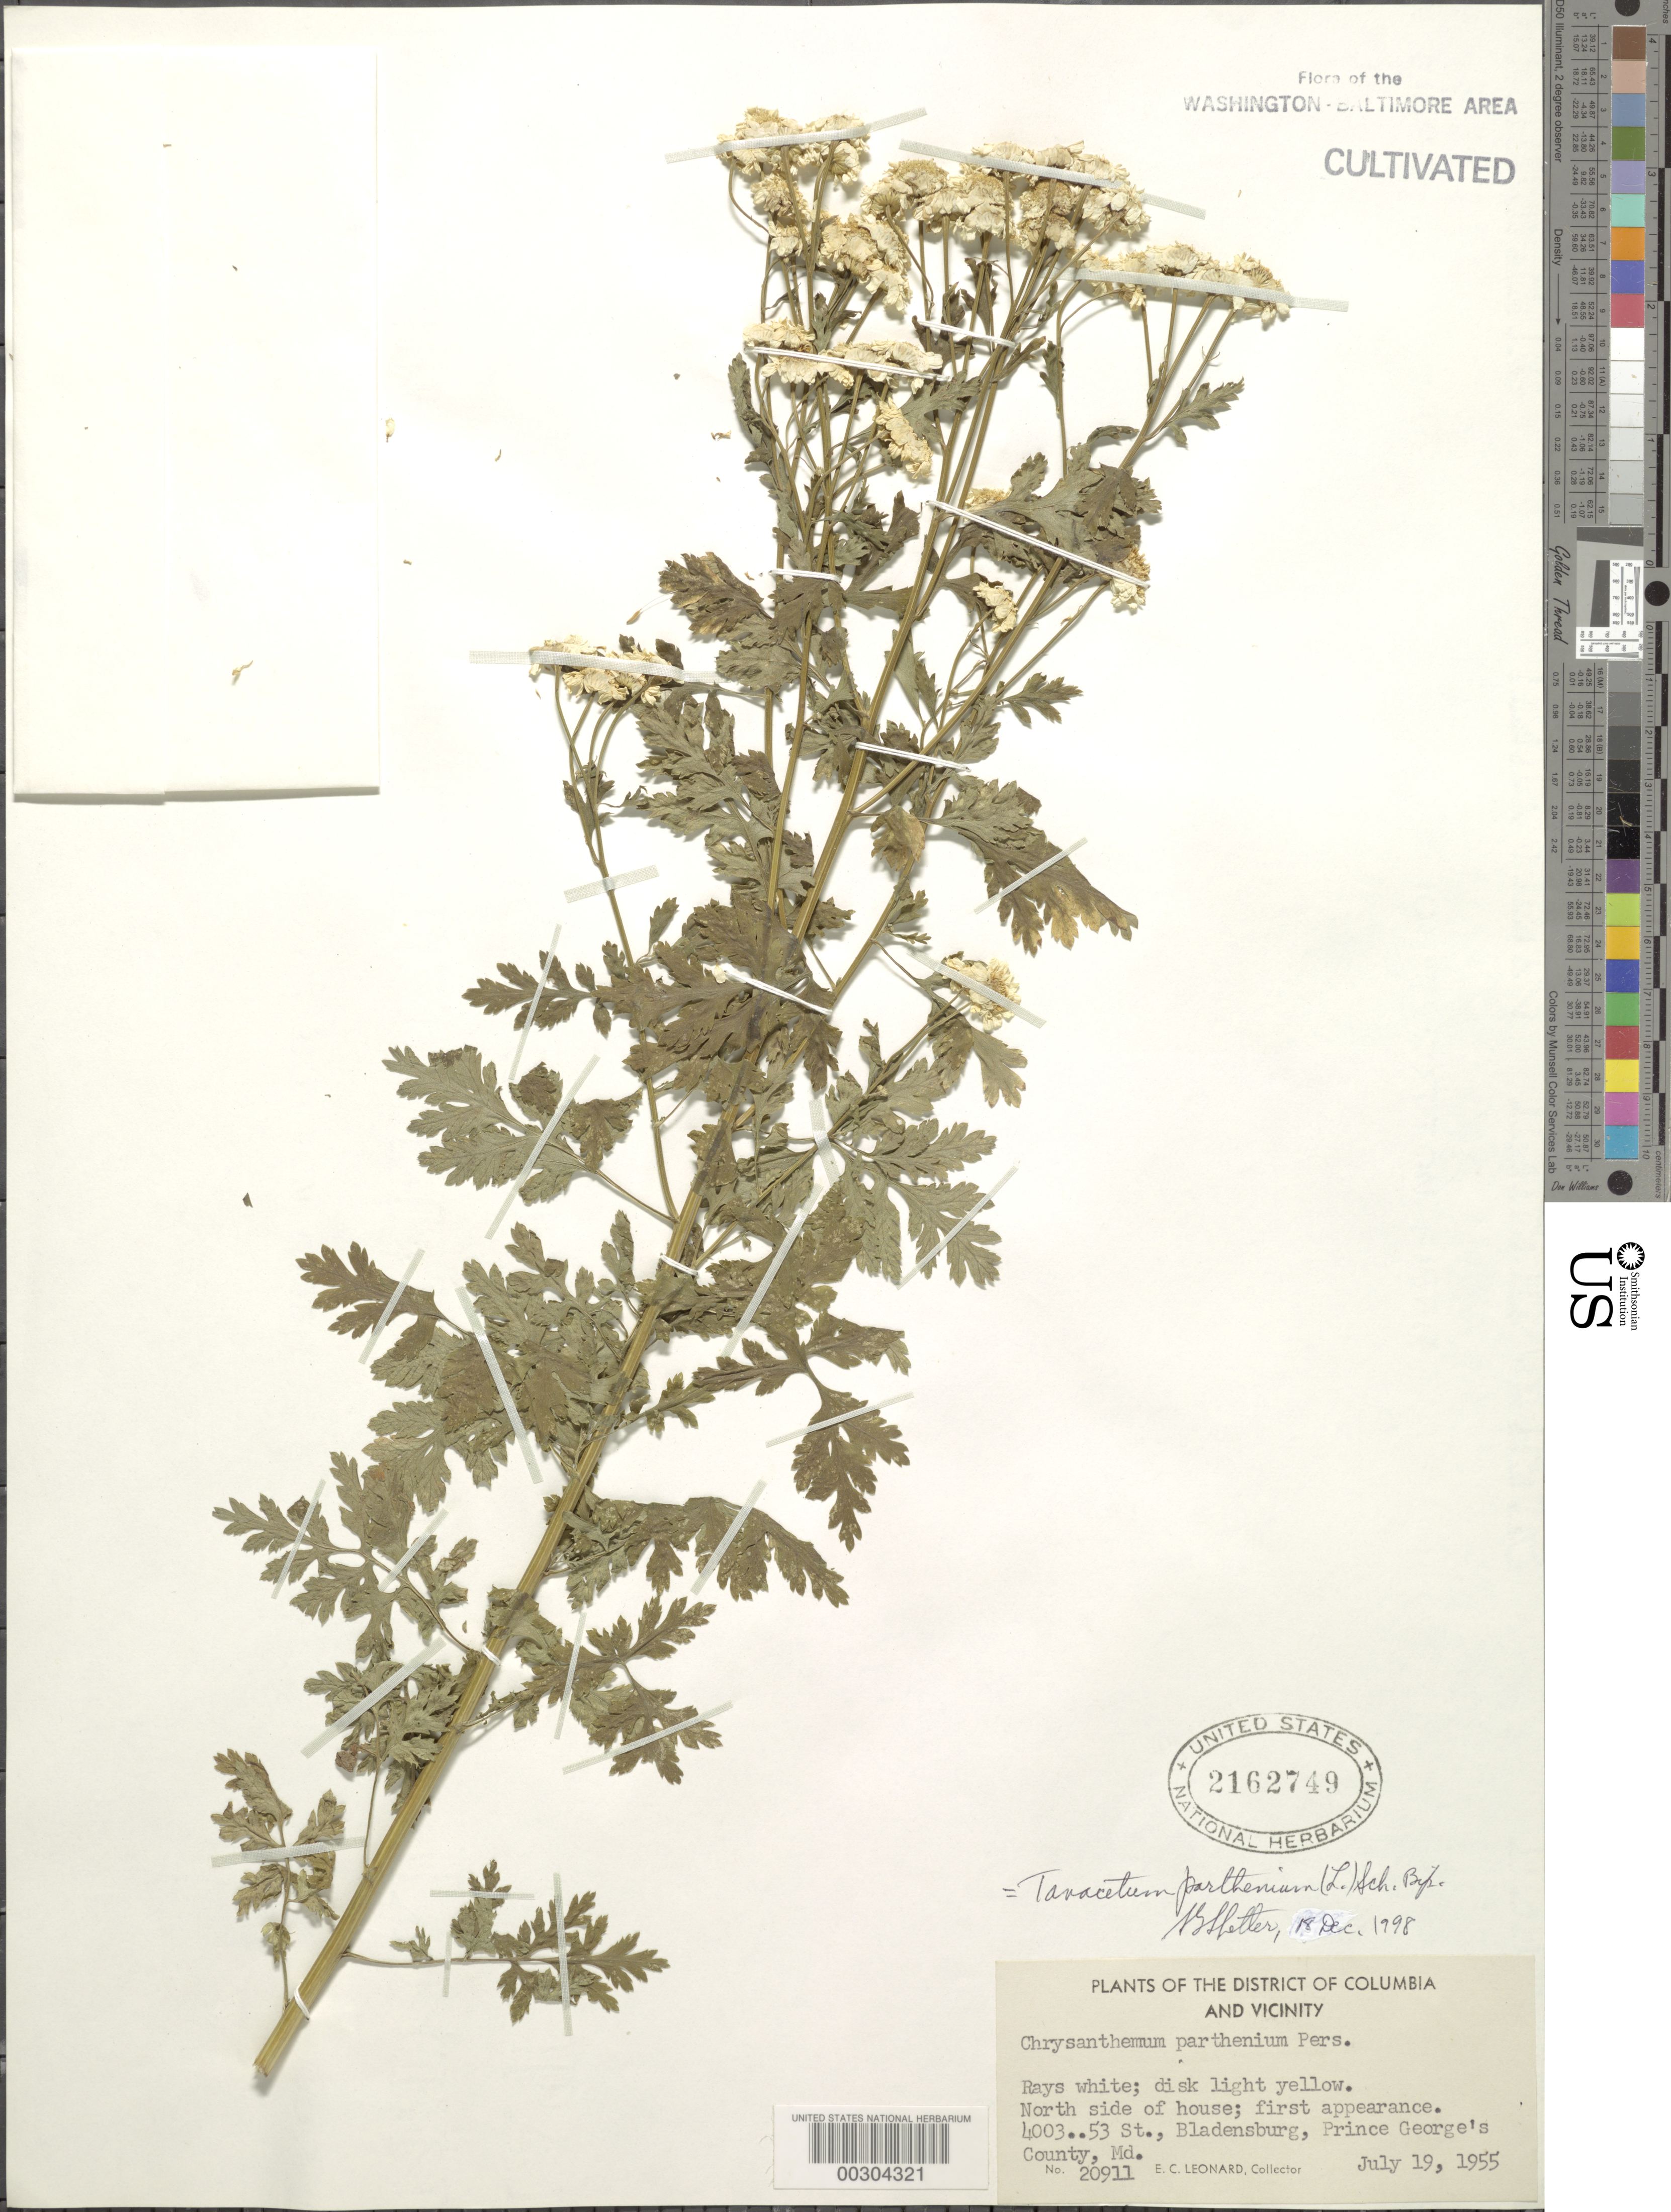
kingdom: Plantae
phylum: Tracheophyta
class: Magnoliopsida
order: Asterales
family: Asteraceae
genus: Tanacetum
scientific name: Tanacetum parthenium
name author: (L.) Sch. Bip.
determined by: Shetler, Stanwyn G., (US), NMNH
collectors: E. C. Leonard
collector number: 20911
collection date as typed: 19 Jul 1955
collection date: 1955-07-19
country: United States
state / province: Maryland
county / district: Prince George's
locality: Bladensburg, 4003 53 St, N side of house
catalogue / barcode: US 2162749